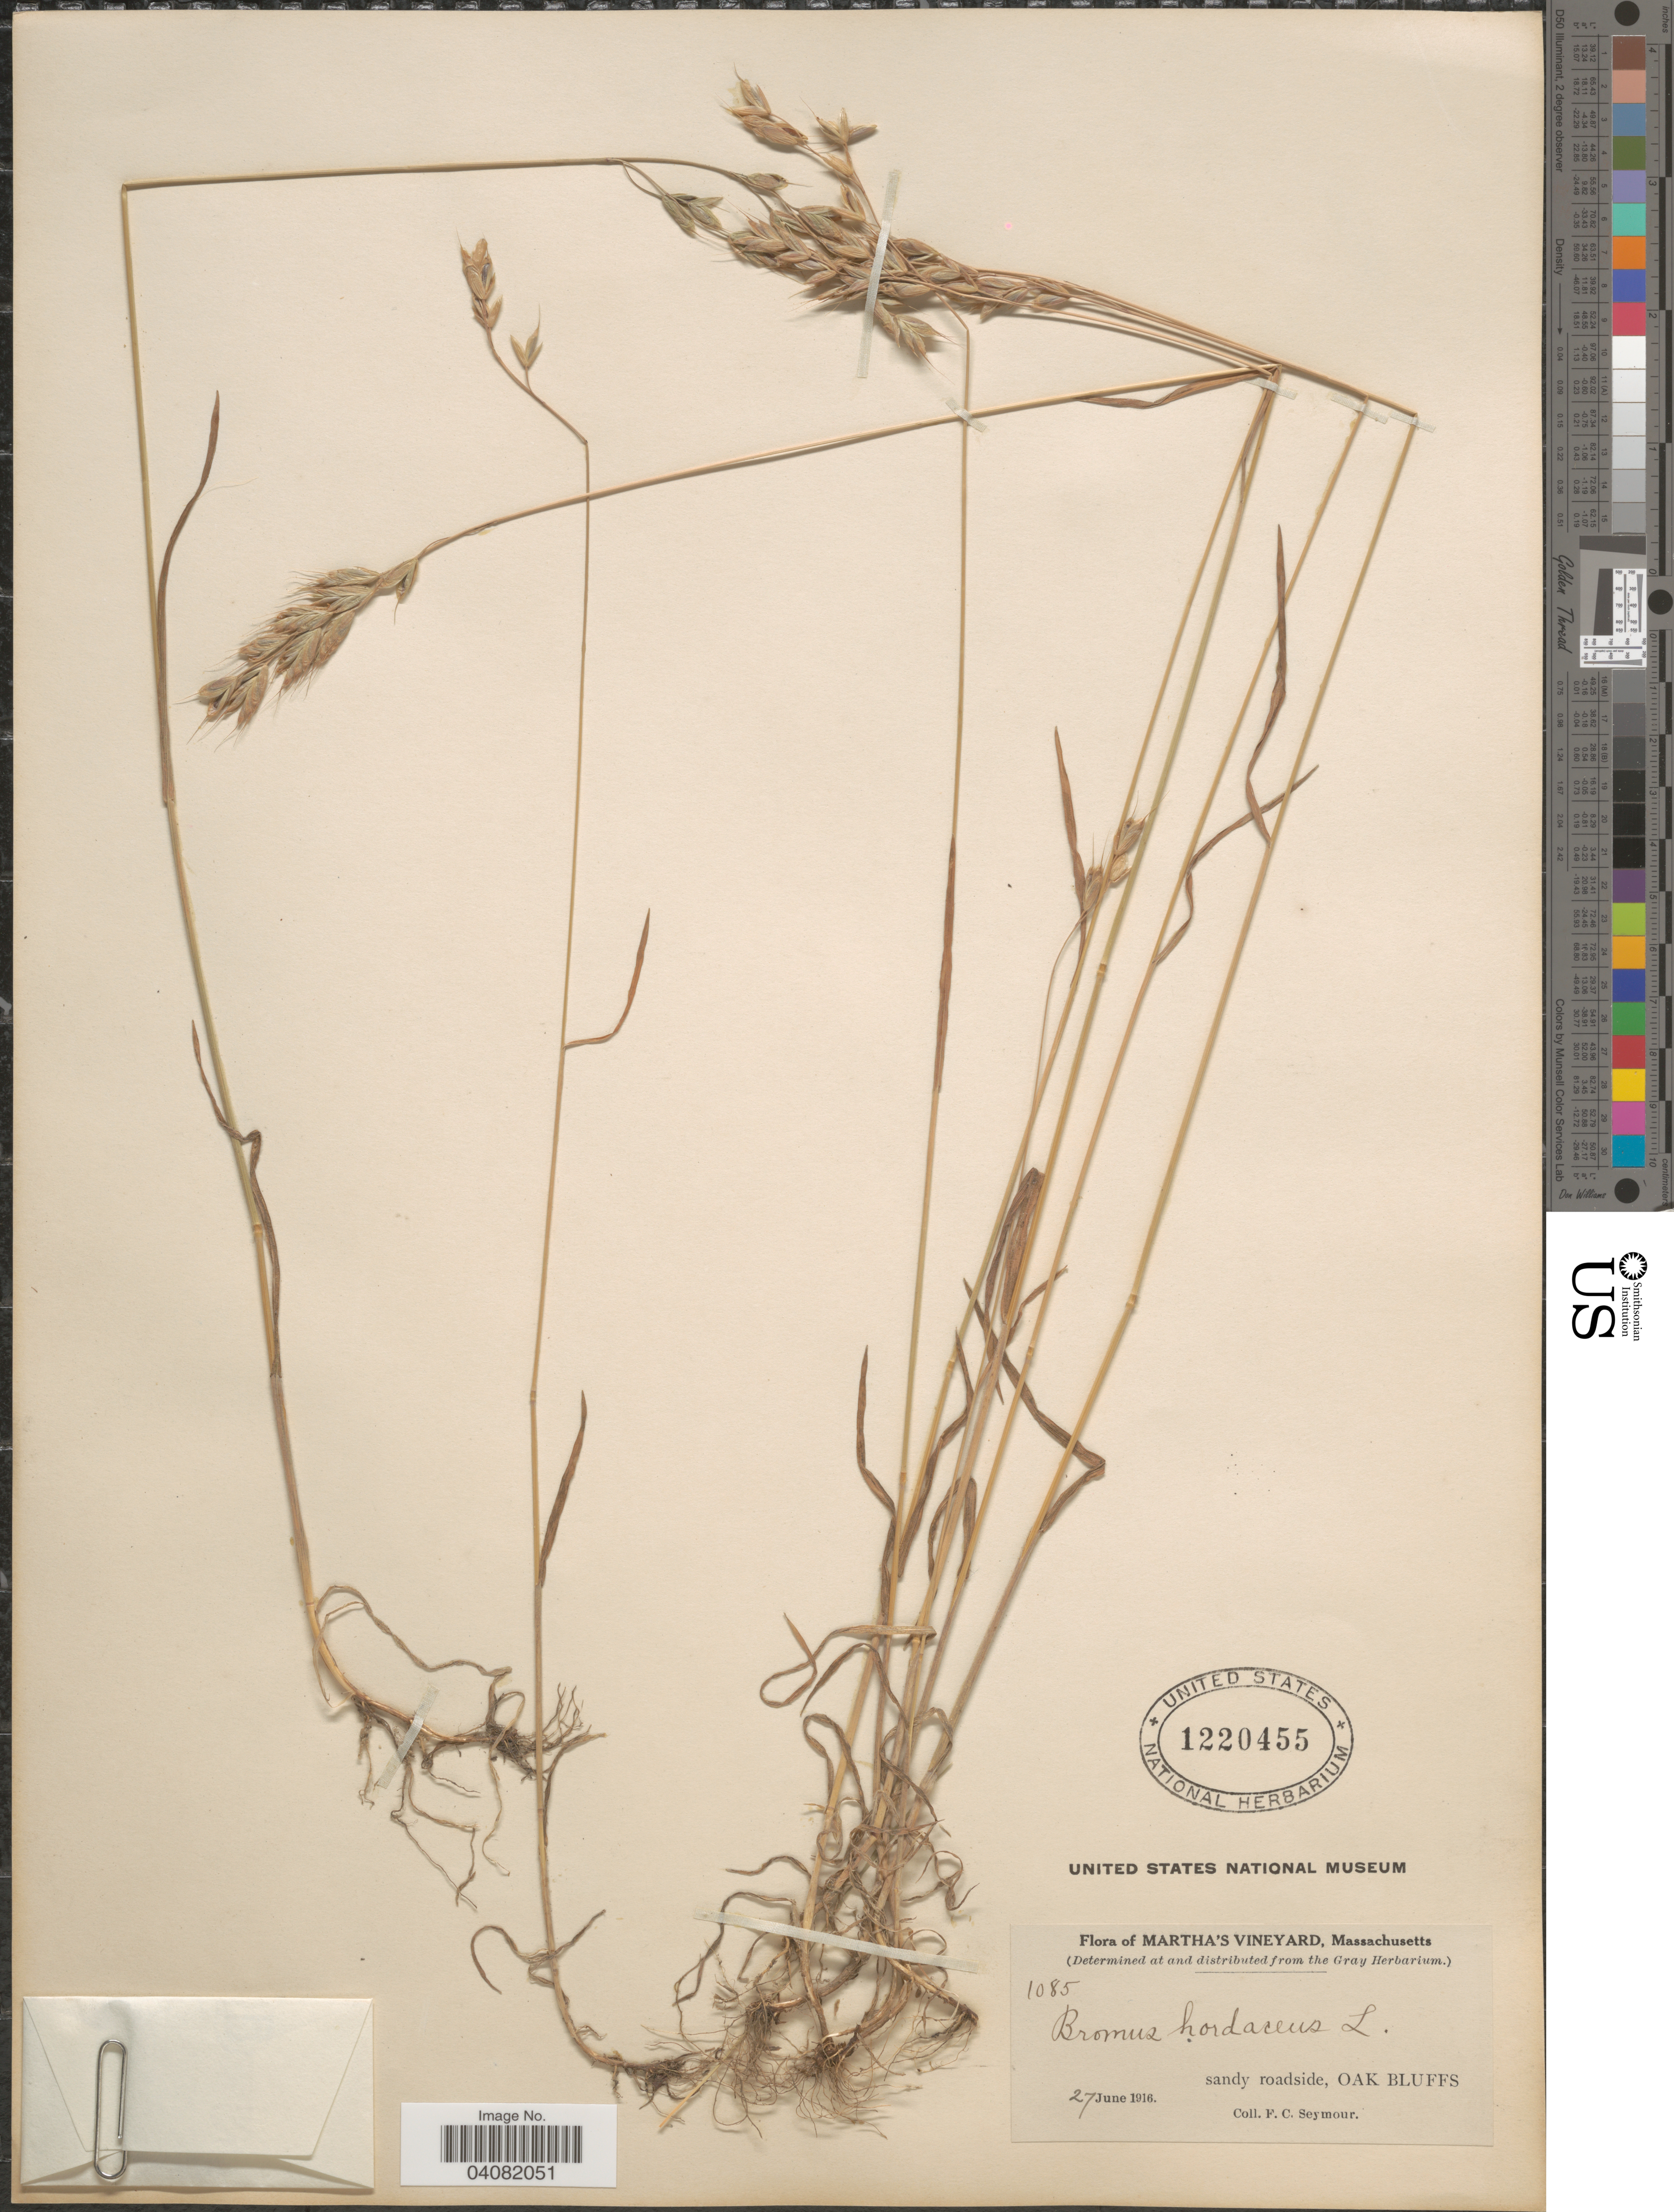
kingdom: Plantae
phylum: Tracheophyta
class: Liliopsida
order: Poales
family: Poaceae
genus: Bromus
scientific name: Bromus hordeaceus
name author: L.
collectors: F. C. Seymour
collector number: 1085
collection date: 1916-06-27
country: United States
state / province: Massachusetts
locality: Martha's Vineyard. Sandy roadside, Oak Bluffs.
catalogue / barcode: US 1220455